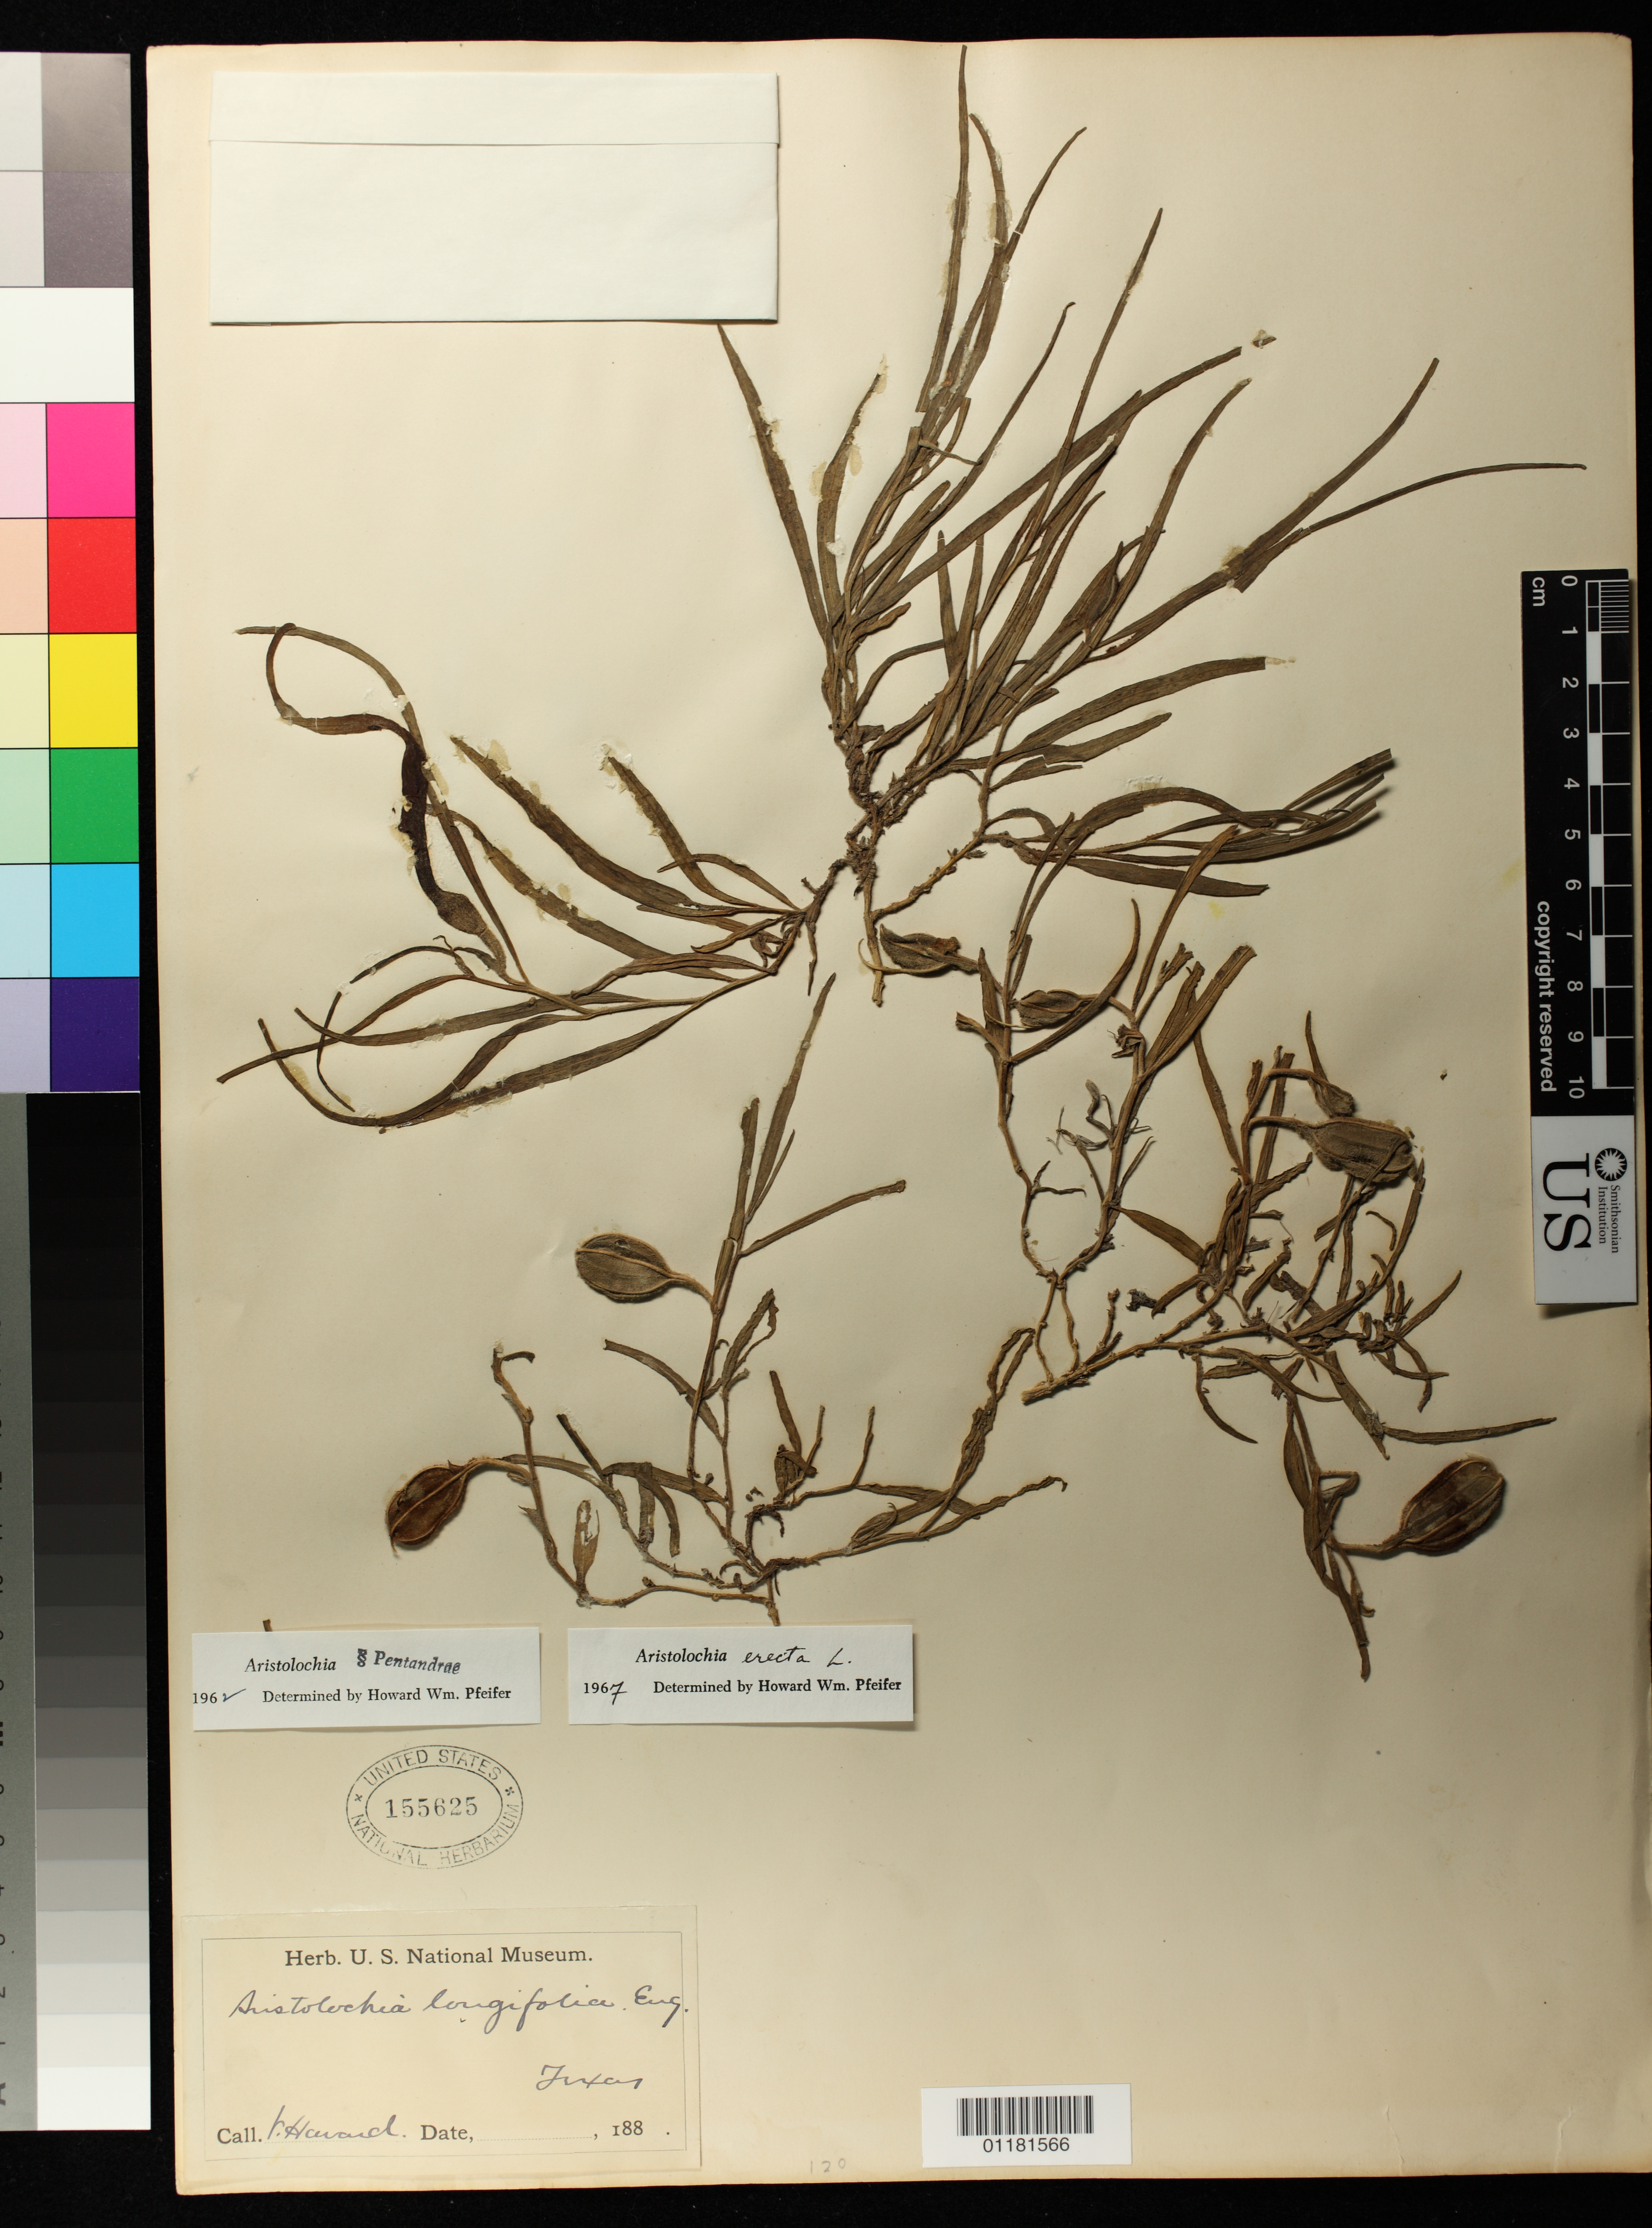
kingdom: Plantae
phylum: Tracheophyta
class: Magnoliopsida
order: Piperales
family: Aristolochiaceae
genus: Aristolochia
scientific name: Aristolochia erecta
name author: L.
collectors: V. Havard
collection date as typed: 188-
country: United States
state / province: Texas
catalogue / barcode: US 155625